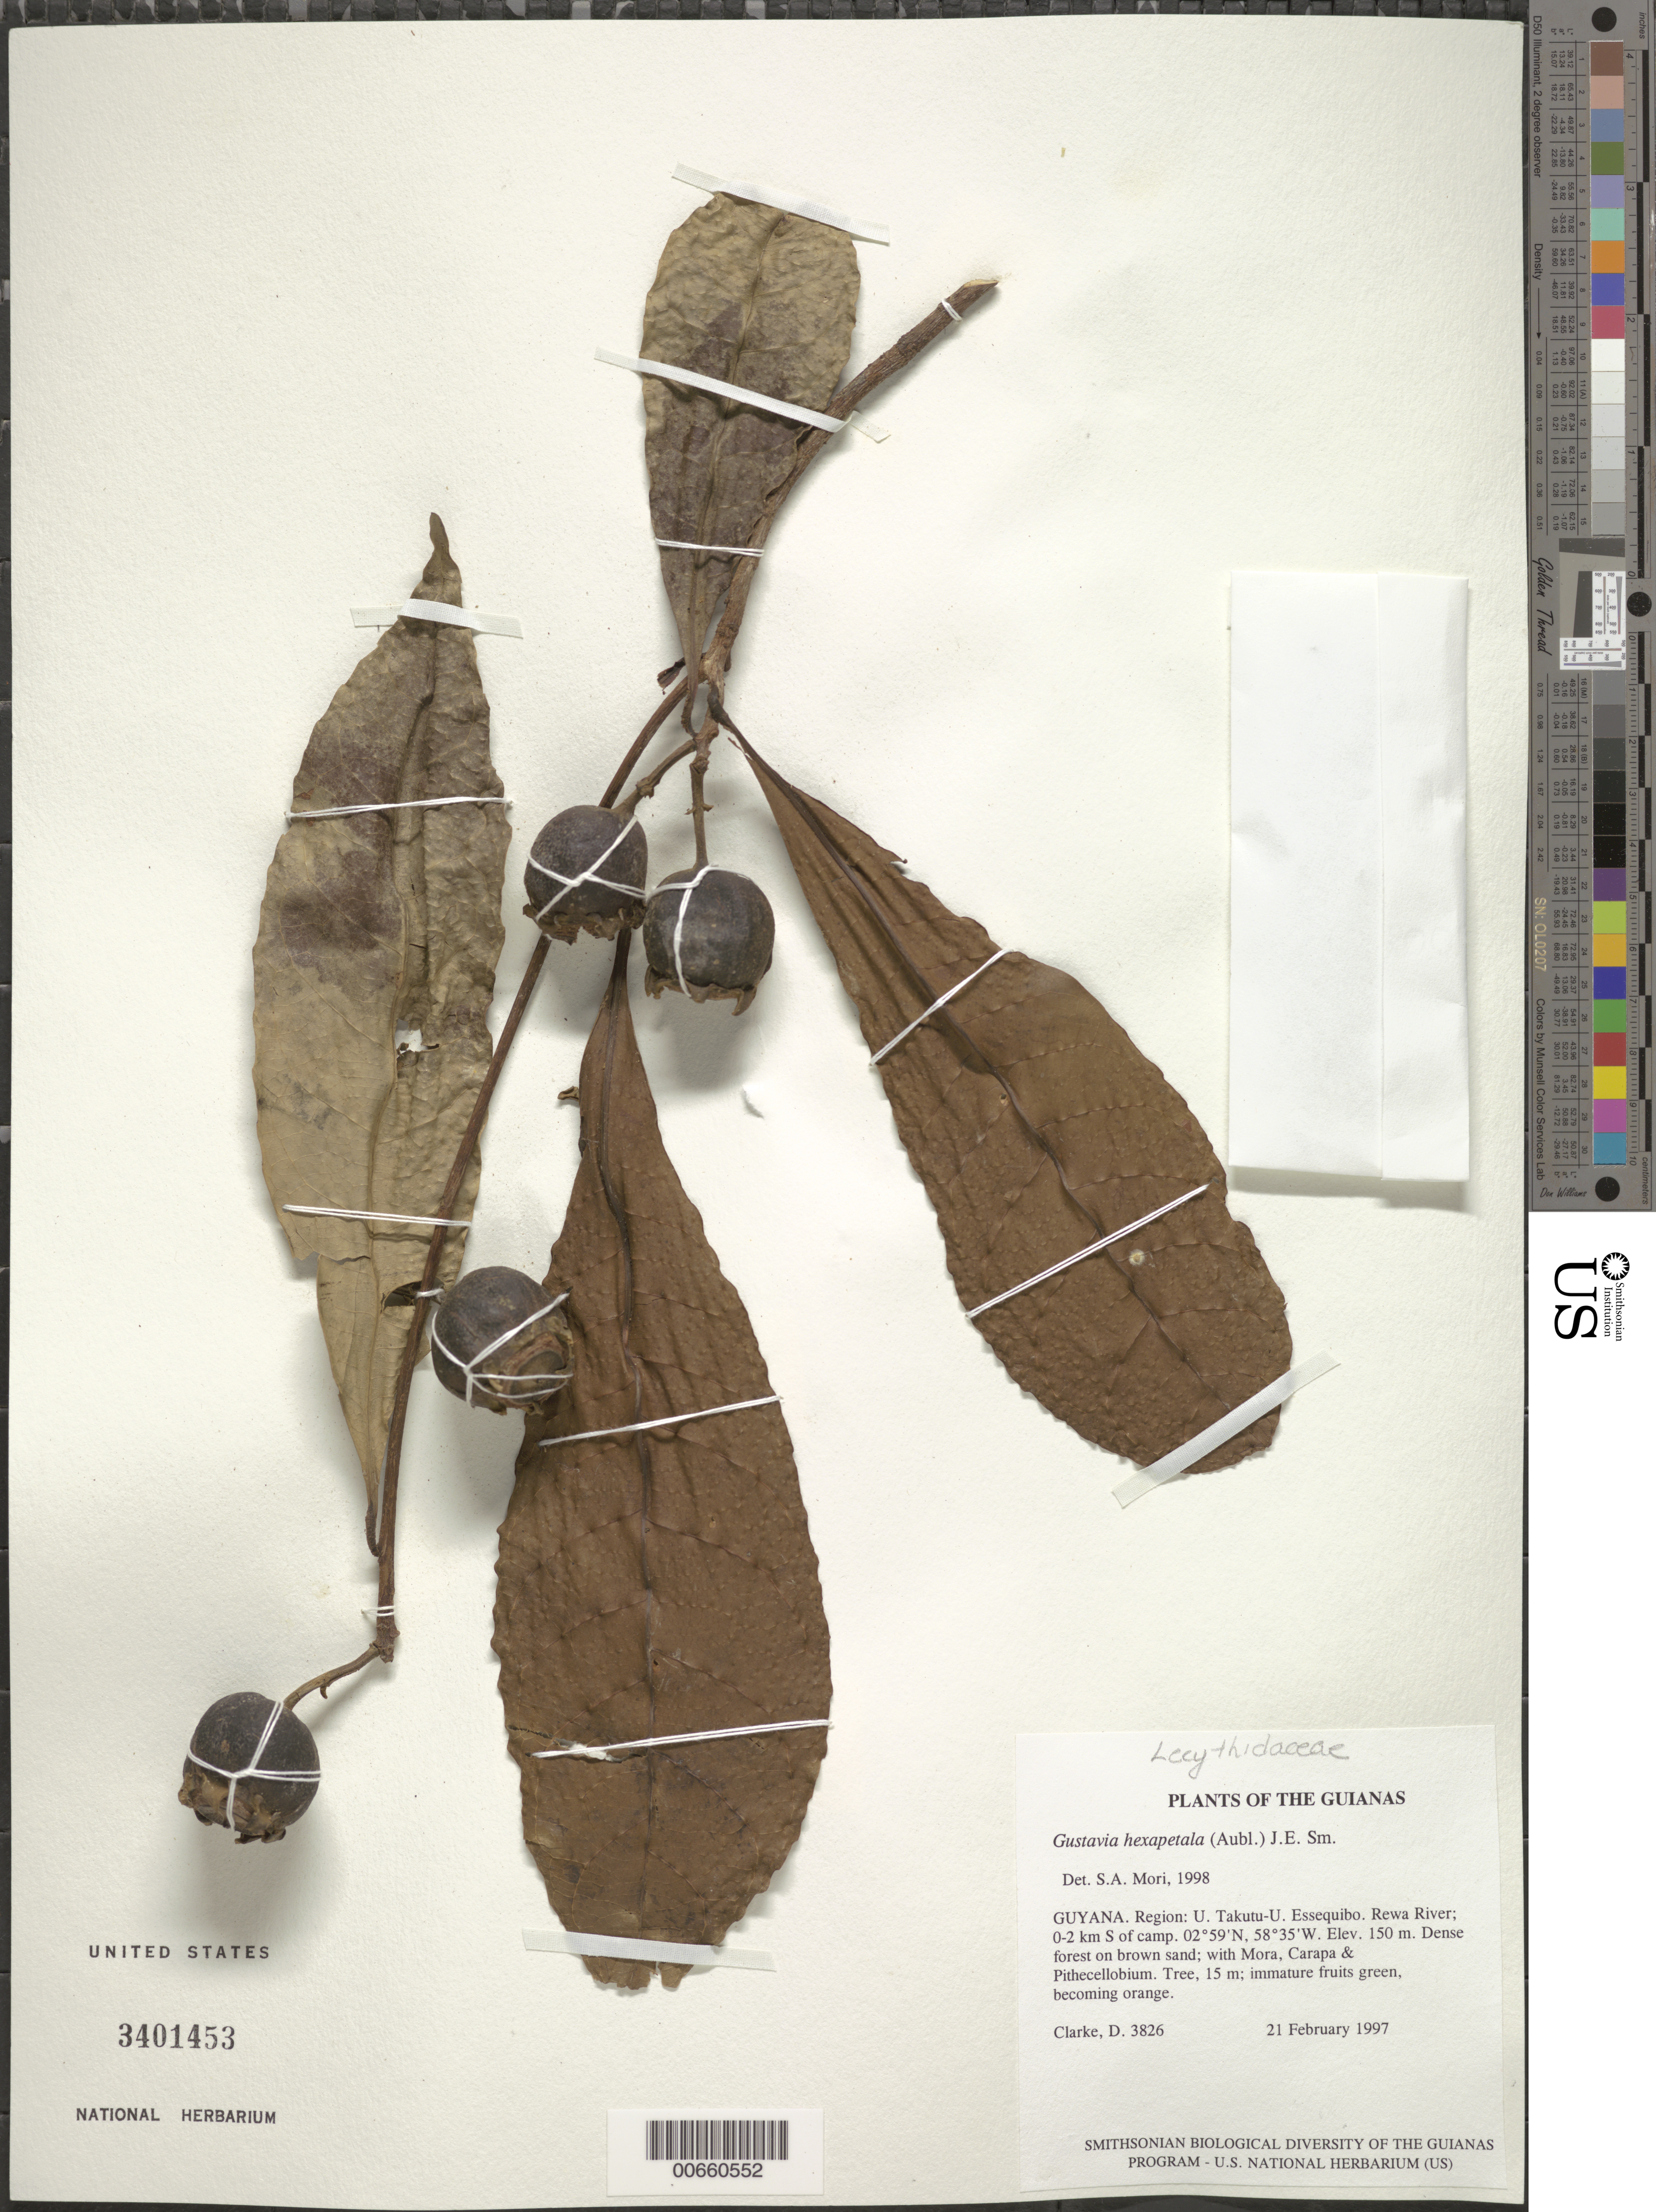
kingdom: Plantae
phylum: Tracheophyta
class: Magnoliopsida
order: Ericales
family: Lecythidaceae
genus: Gustavia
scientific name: Gustavia hexapetala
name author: (Aubl.) Sm.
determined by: Mori, Scott A.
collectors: H. D. Clarke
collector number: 3826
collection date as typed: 21 February 1997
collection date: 1997-02-21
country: Guyana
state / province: U. Takutu-U. Essequibo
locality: Rewa River; 0-2 km S of camp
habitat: Dense forest on brown sand; with Mora, Carapa & Pithecellobium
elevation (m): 150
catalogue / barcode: US 3401453